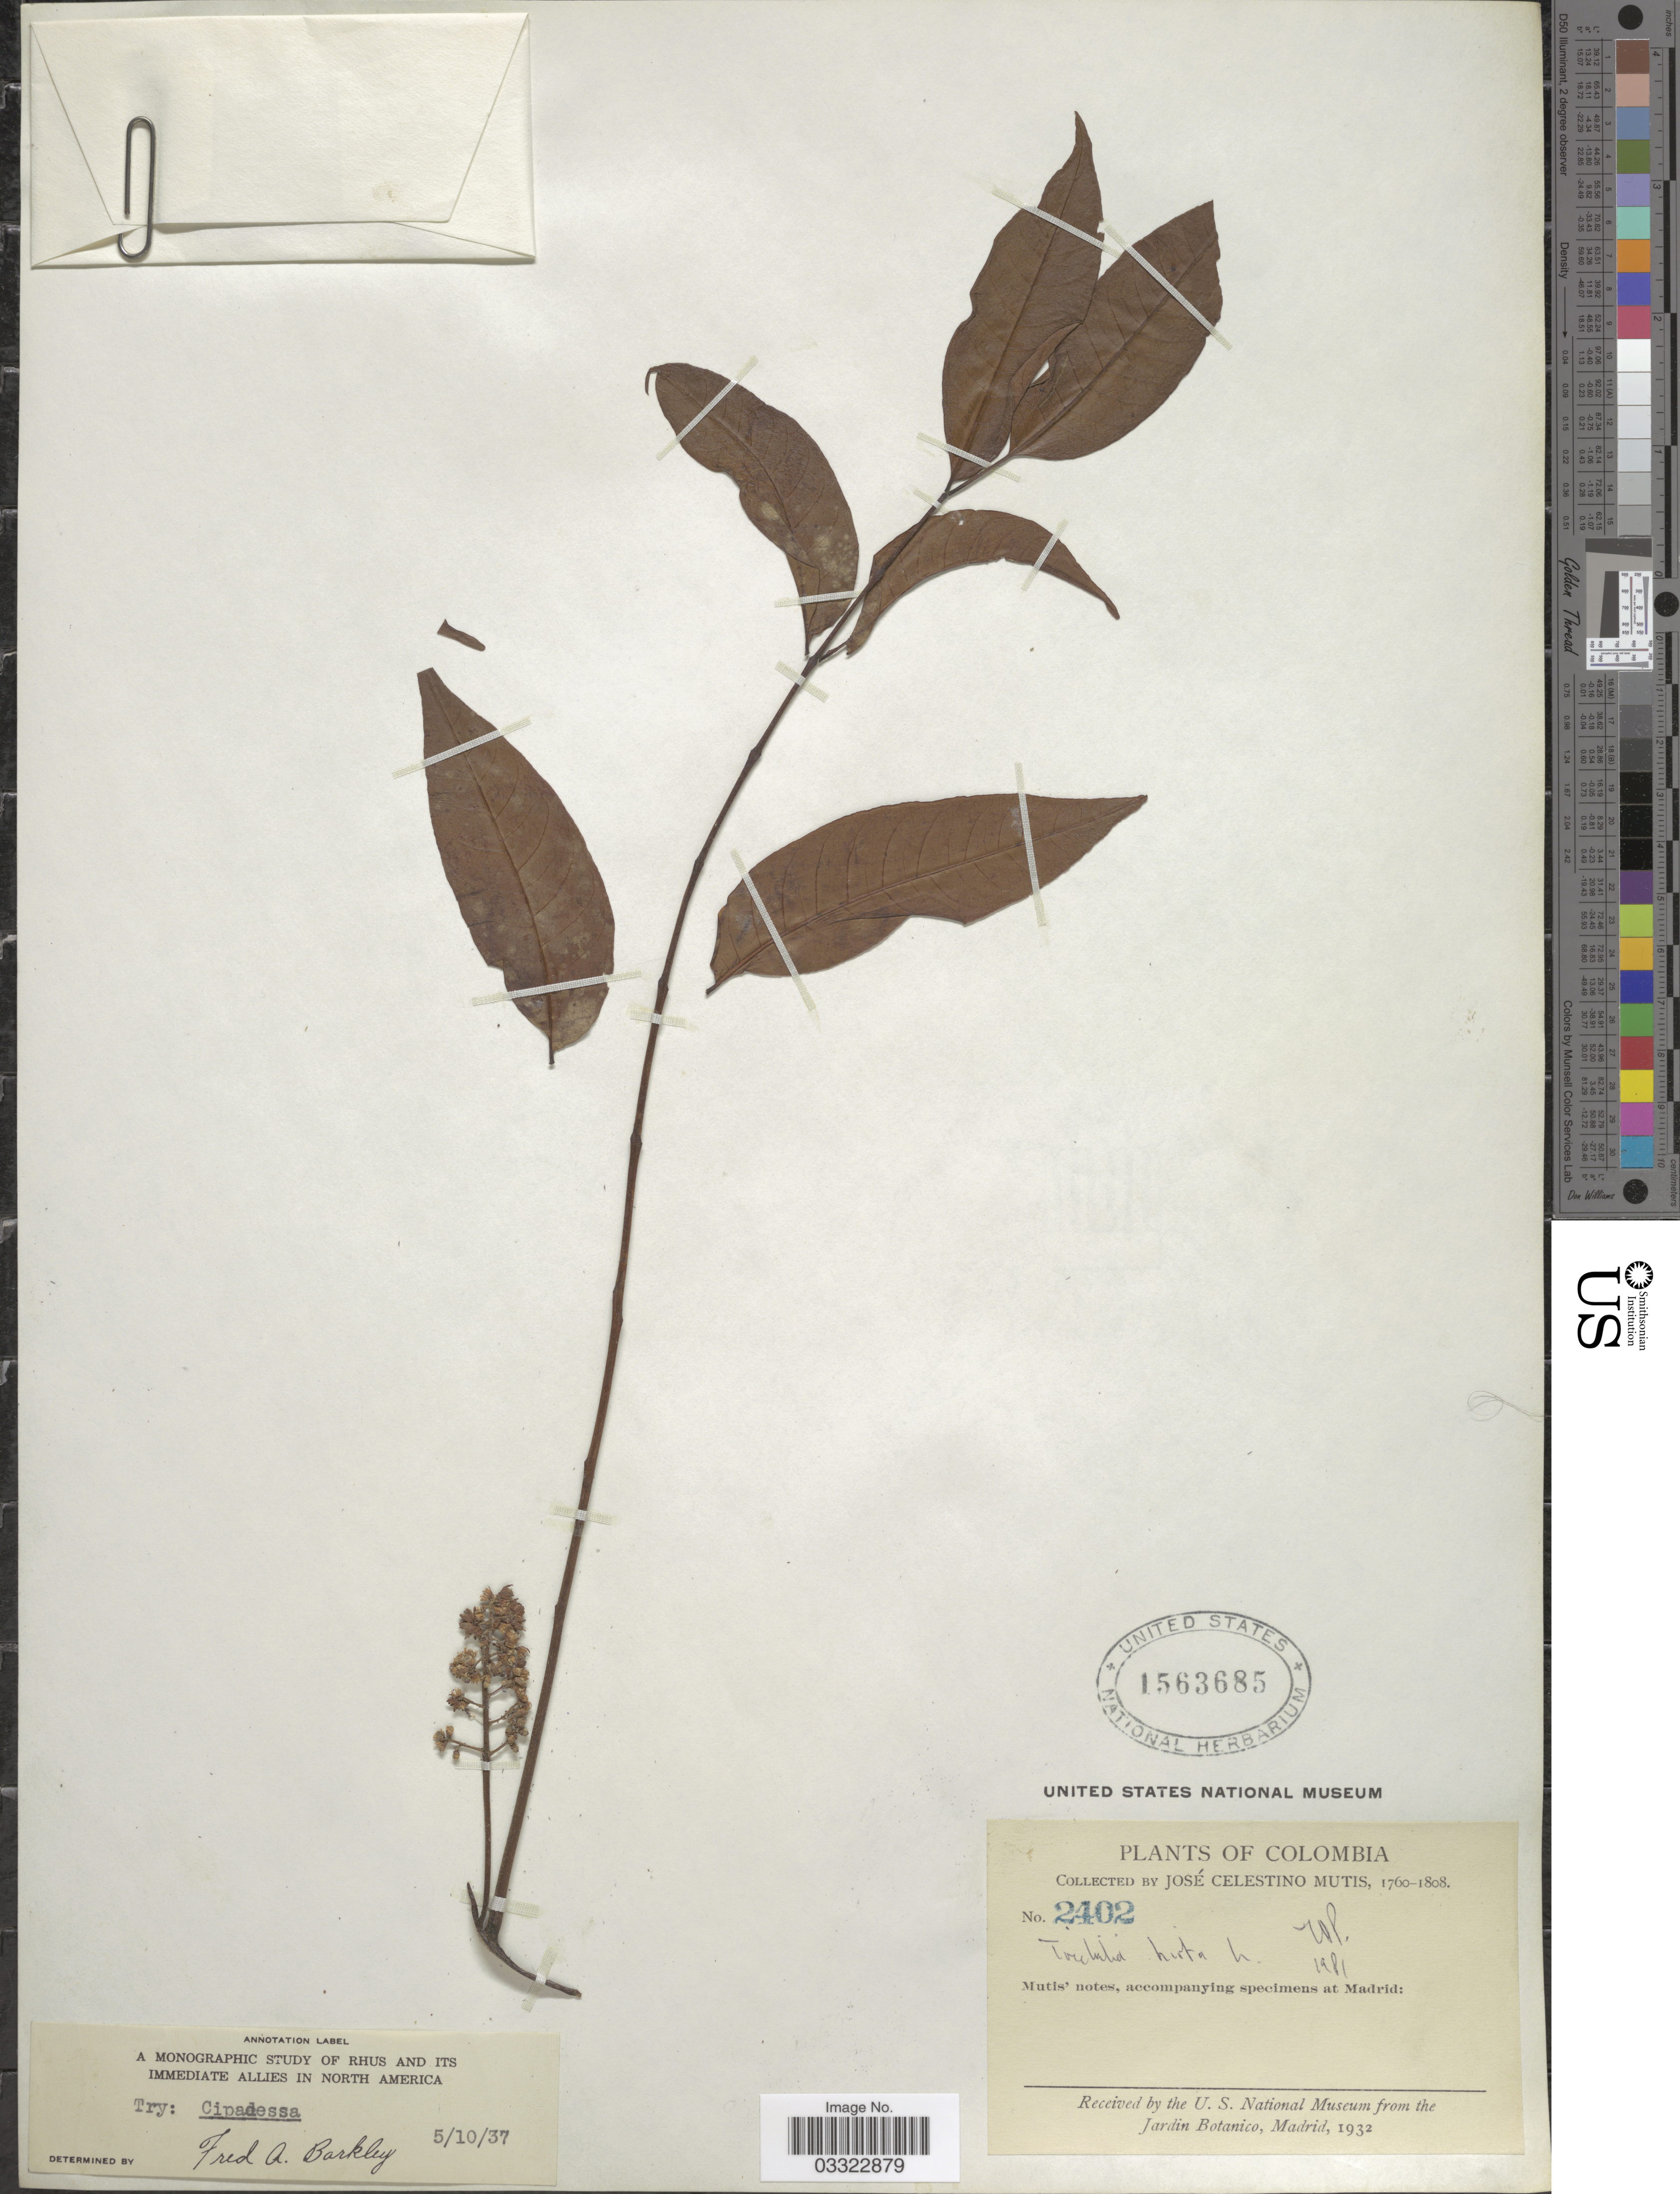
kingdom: Plantae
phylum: Tracheophyta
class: Magnoliopsida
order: Sapindales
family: Meliaceae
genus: Trichilia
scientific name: Trichilia hirta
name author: L.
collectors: J. C. B. Mutis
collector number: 2402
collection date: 1760/1808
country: Colombia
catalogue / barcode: US 1563685